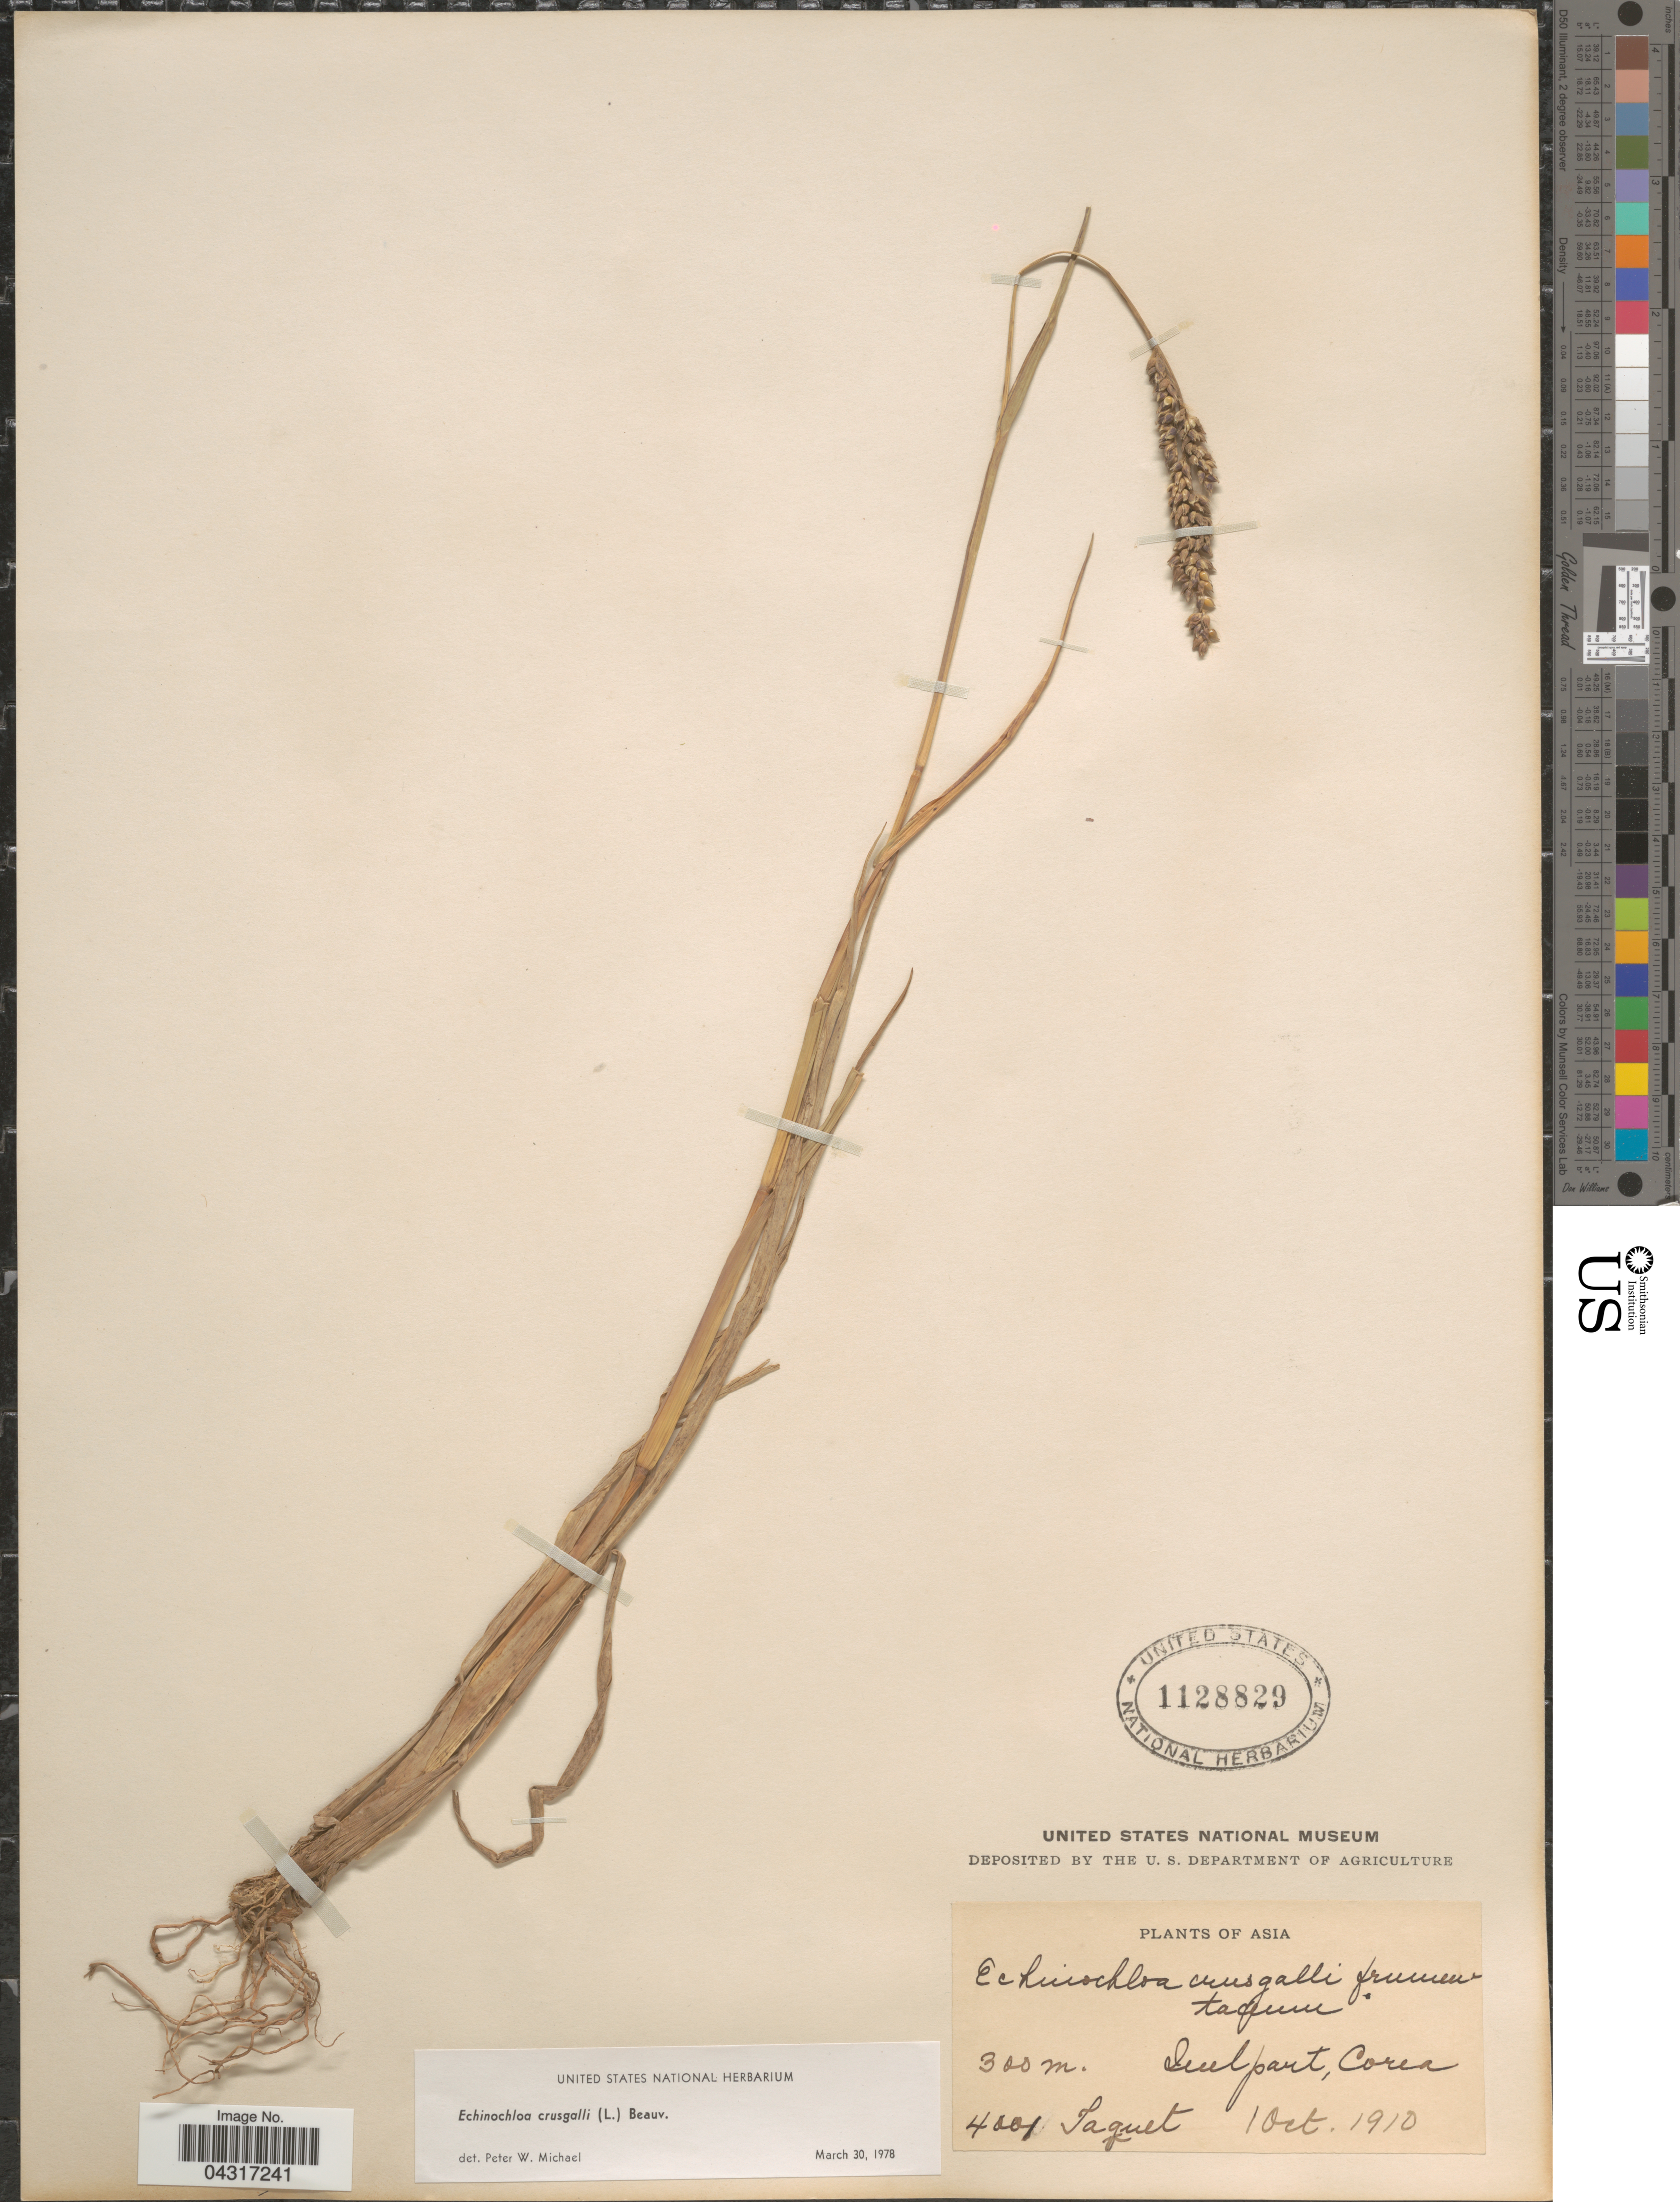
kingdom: Plantae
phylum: Tracheophyta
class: Liliopsida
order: Poales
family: Poaceae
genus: Echinochloa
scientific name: Echinochloa crus-galli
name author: (L.) P. Beauv.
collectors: Taquet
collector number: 4001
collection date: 1910-10-01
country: South Korea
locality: Quelpart, Corea.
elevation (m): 300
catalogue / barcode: US 1128829